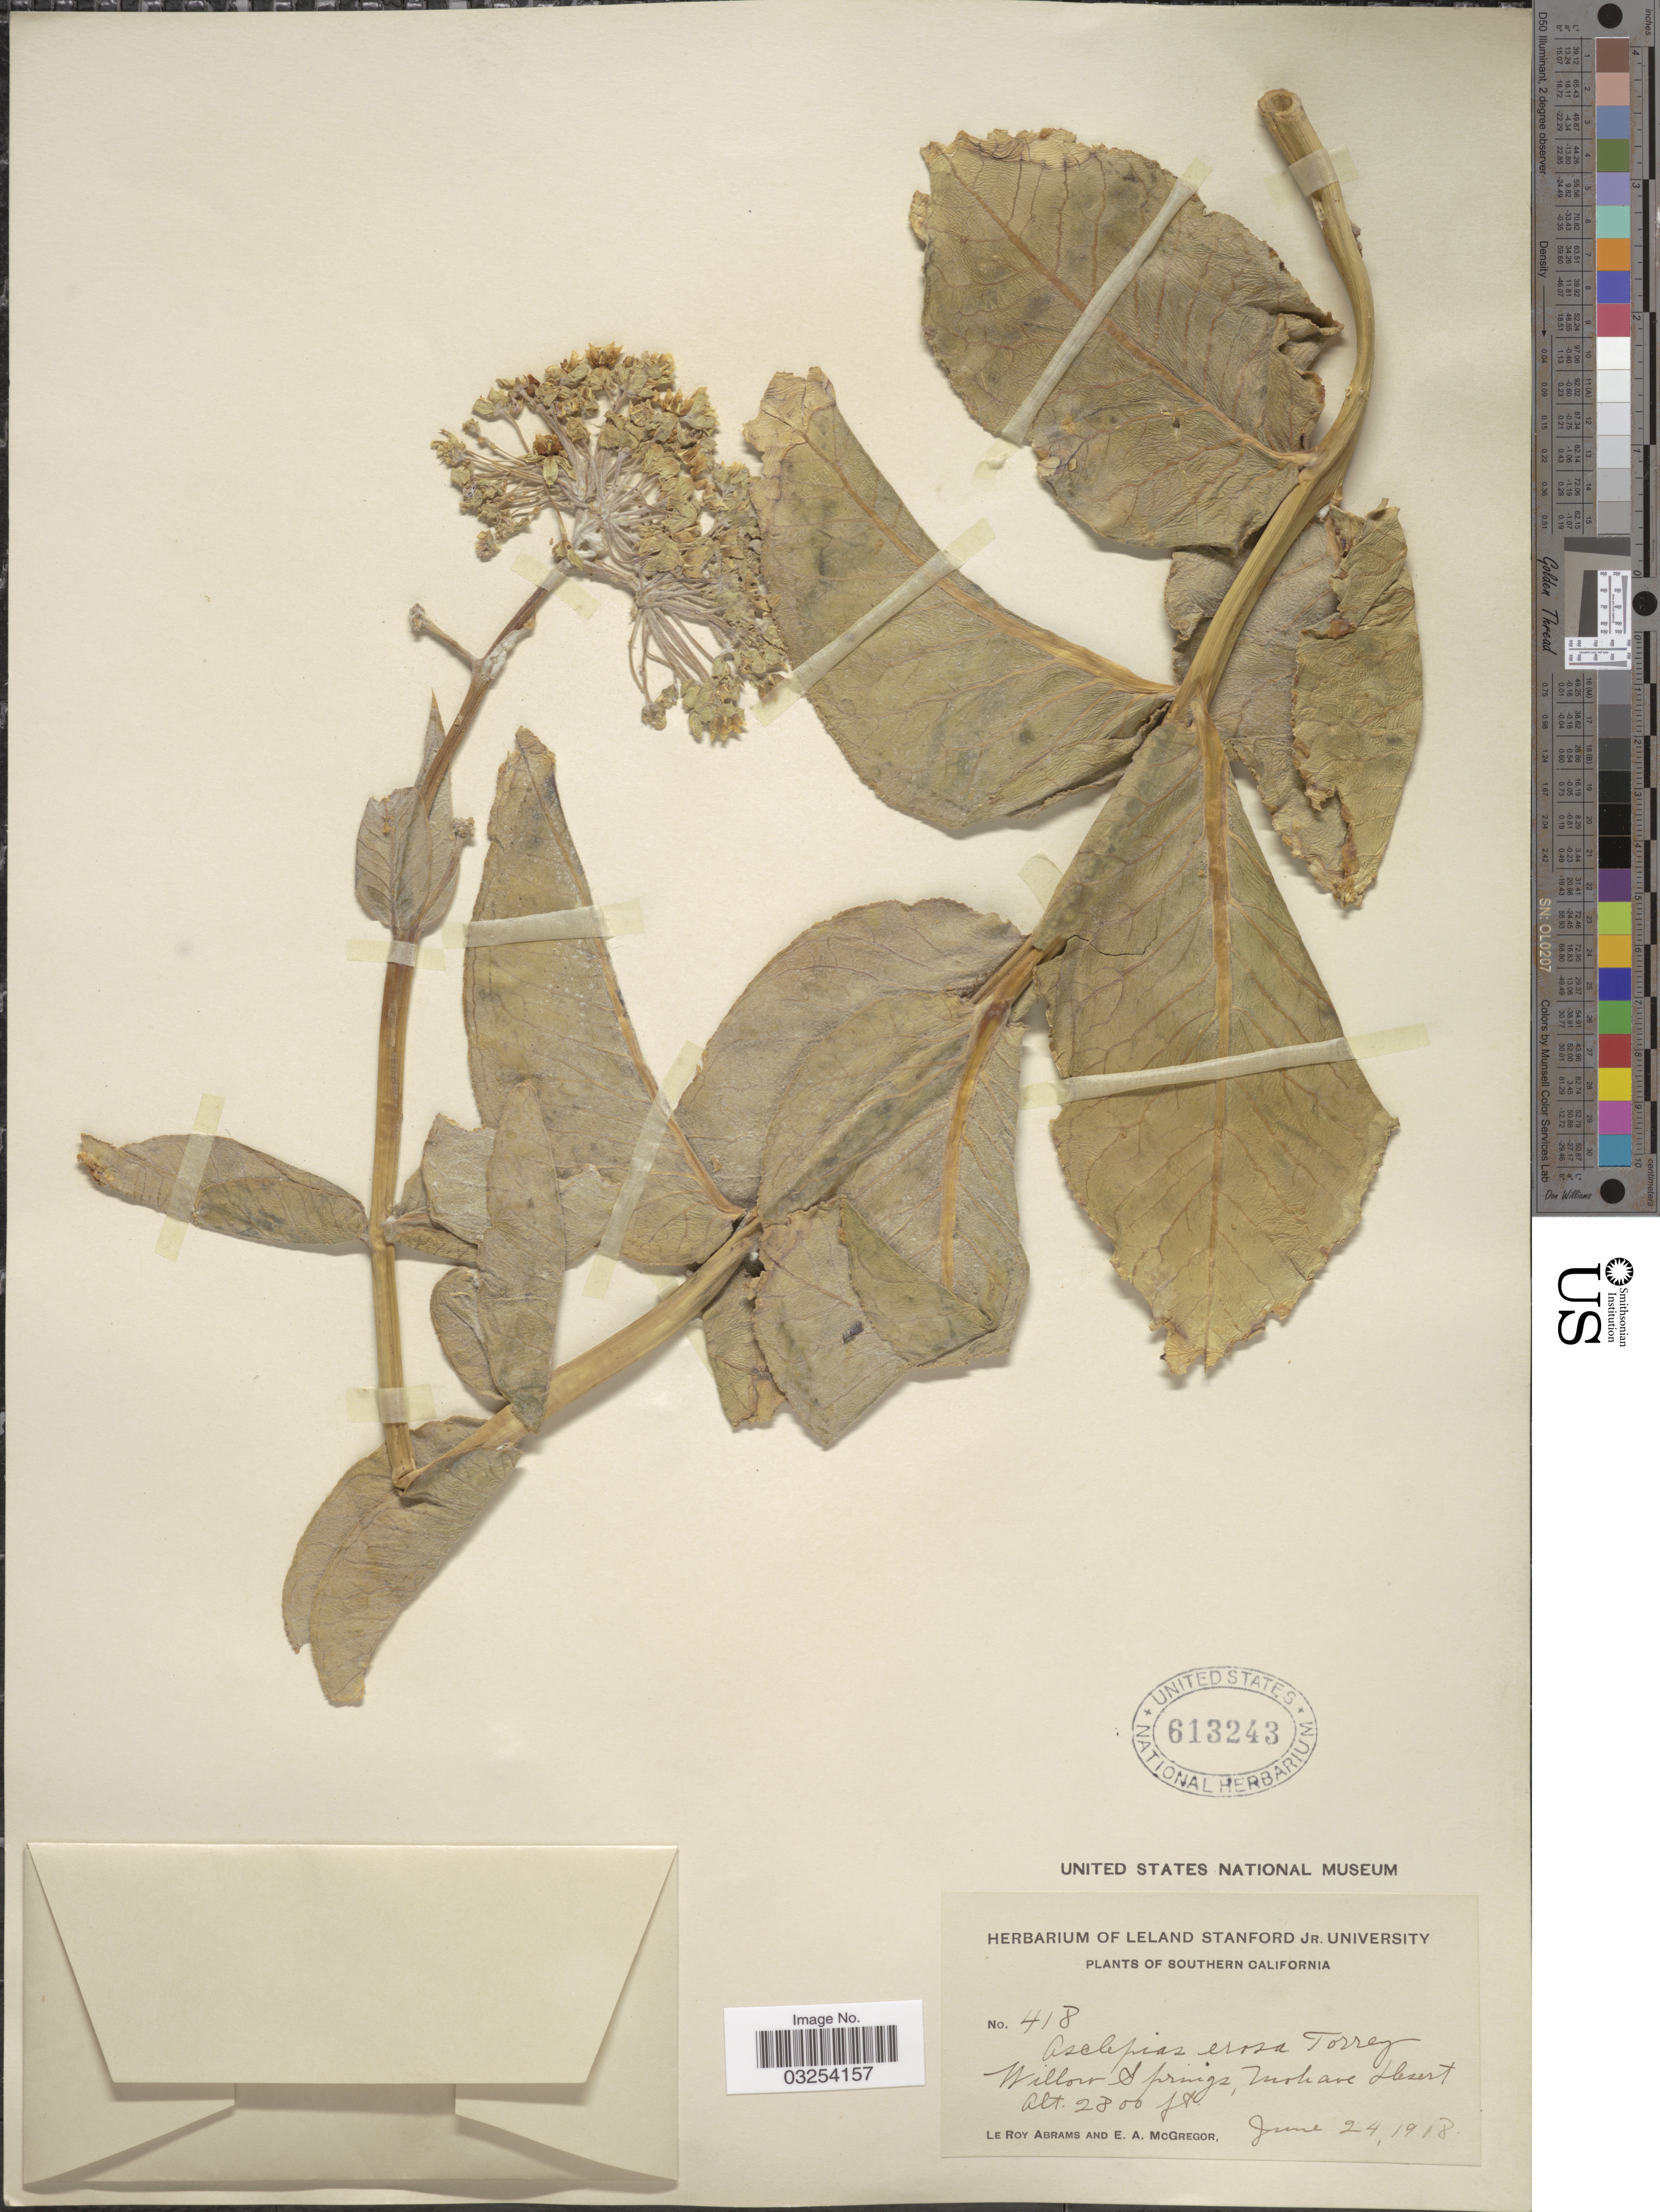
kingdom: Plantae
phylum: Tracheophyta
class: Magnoliopsida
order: Gentianales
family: Apocynaceae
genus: Asclepias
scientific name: Asclepias erosa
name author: Torr.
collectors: L. Abrams & E. A. McGregor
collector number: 418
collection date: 1918-06-24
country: United States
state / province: California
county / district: Kern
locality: Southern California. Willow Springs, Mohave Desert.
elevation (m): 853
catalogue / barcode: US 613243